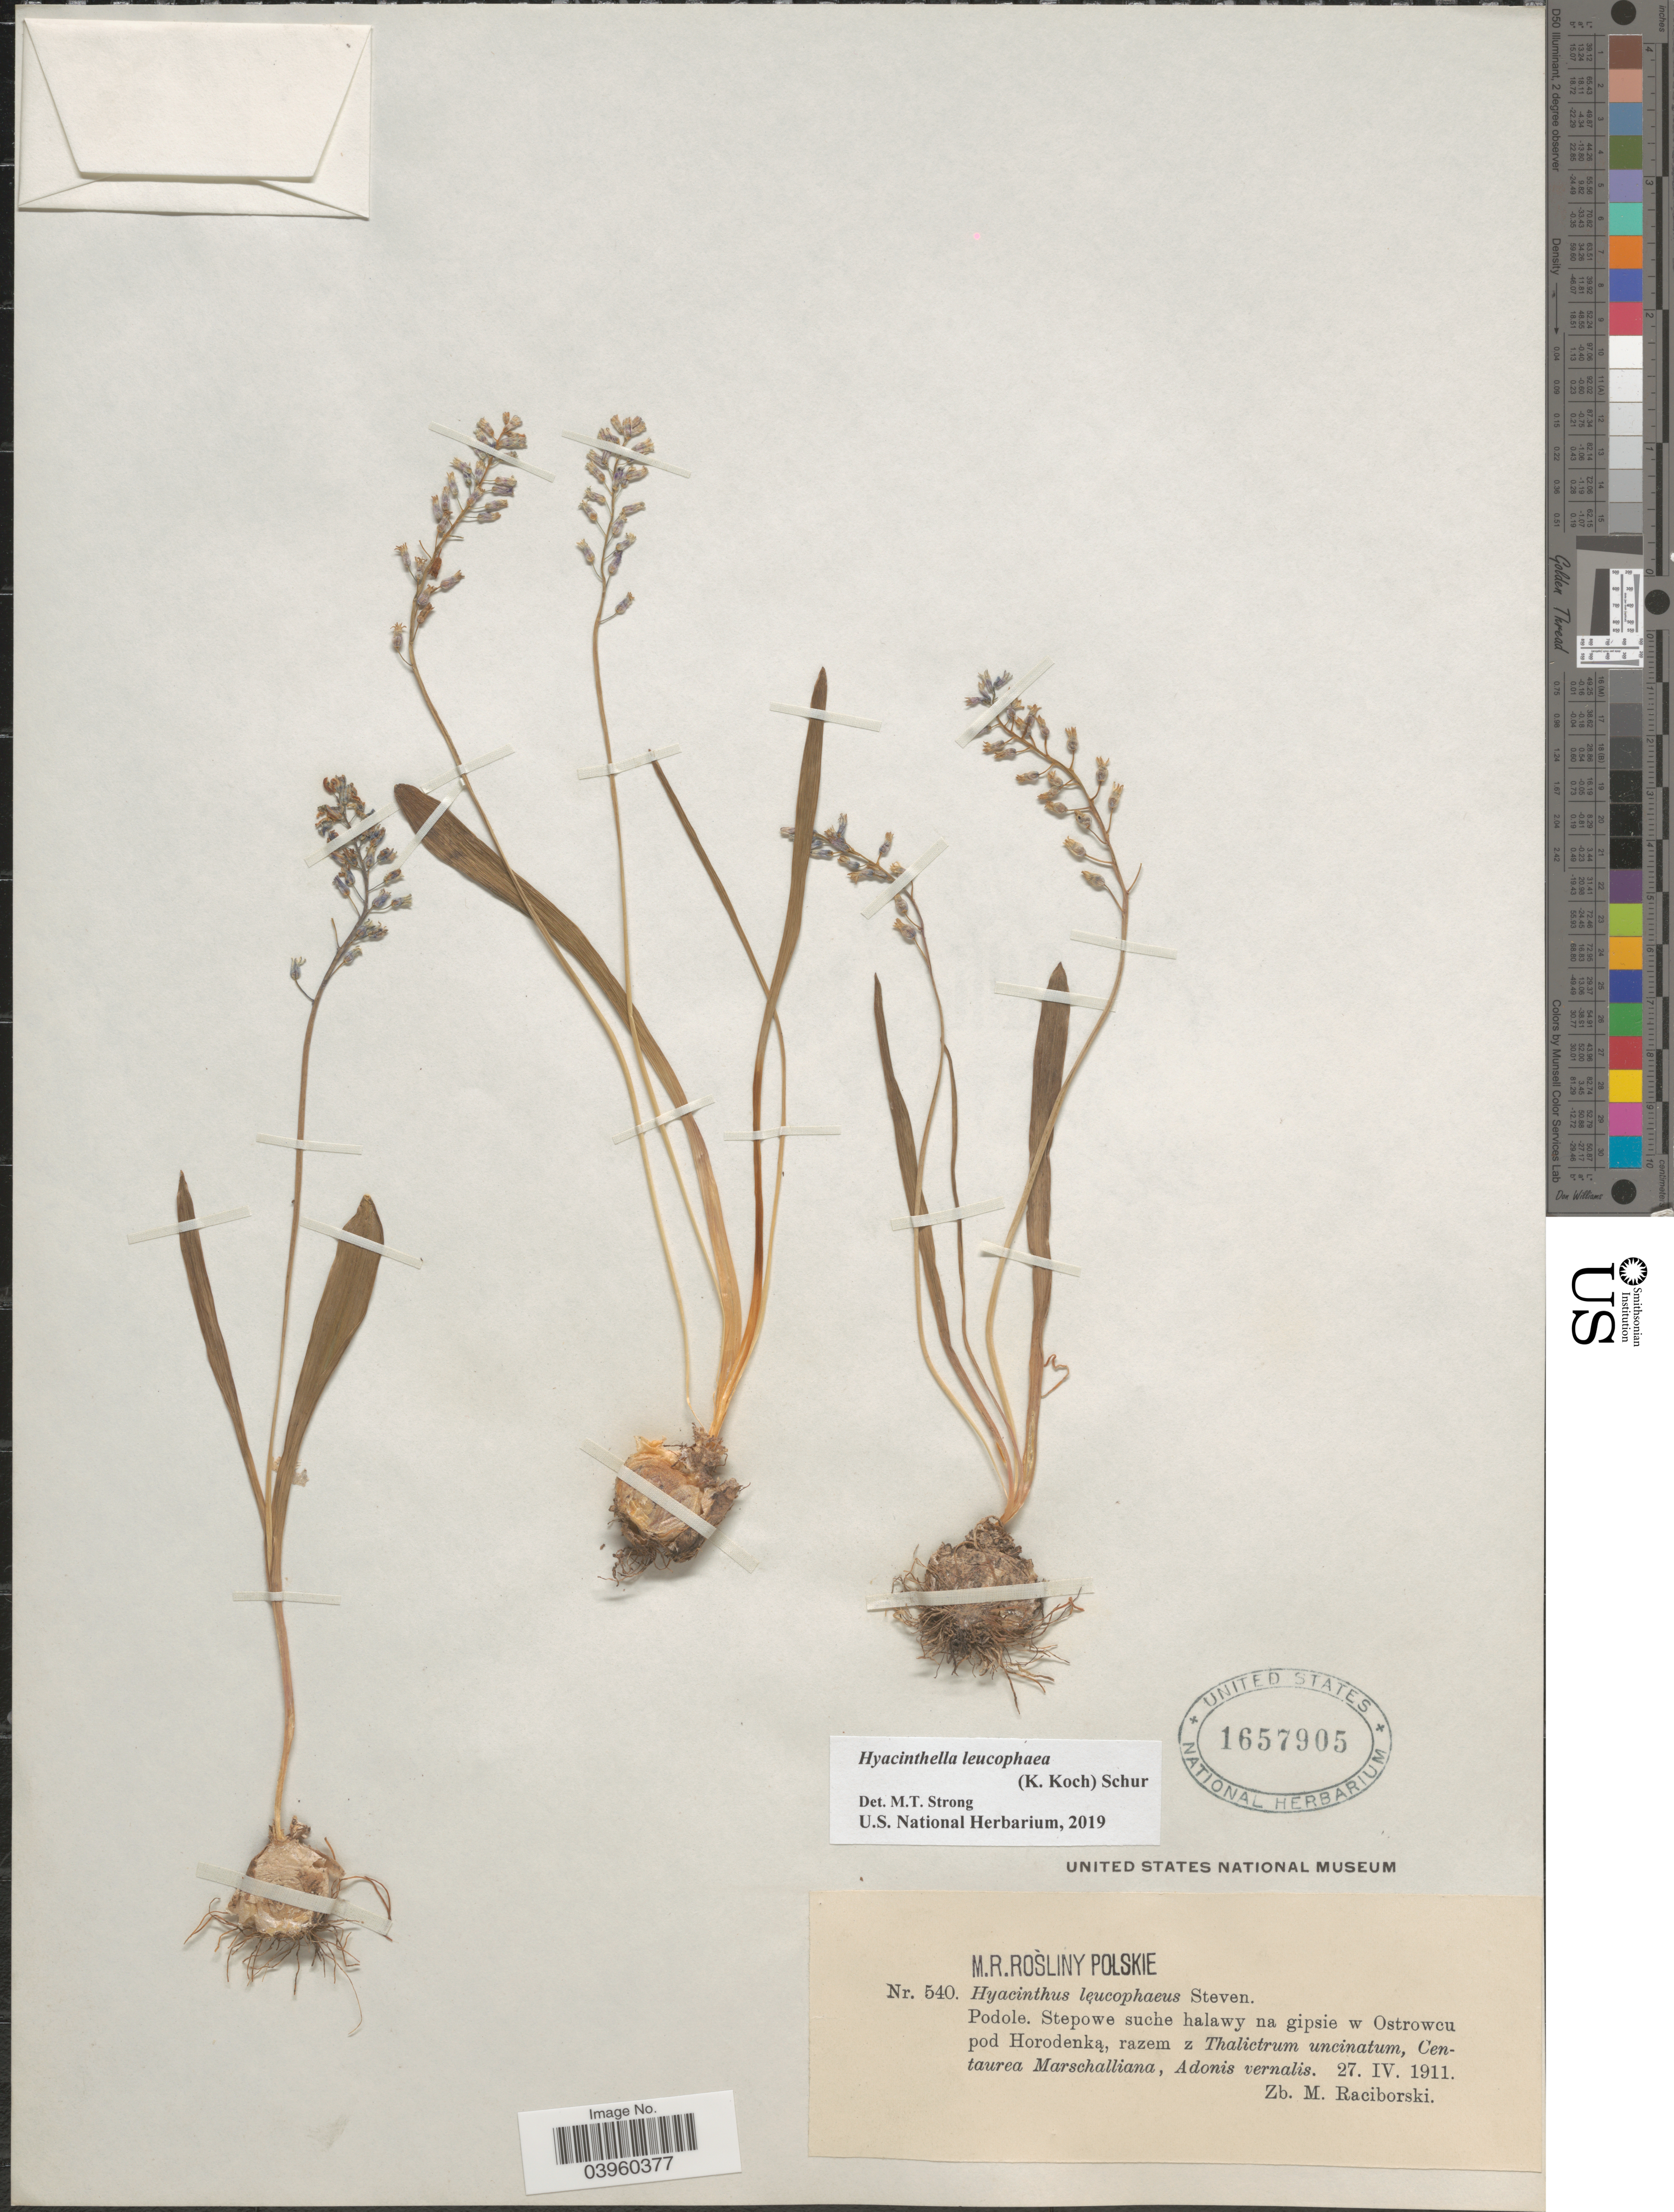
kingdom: Plantae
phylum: Tracheophyta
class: Liliopsida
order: Asparagales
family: Asparagaceae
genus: Hyacinthella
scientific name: Hyacinthella leucophaea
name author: (K. Koch) Schur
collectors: Z. Raciborski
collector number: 540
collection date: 1911-04-27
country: Ukraine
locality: Podole. Stepowe suche halawy na gipsie w Ostrowcu pod Horodenka.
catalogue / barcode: US 1657905